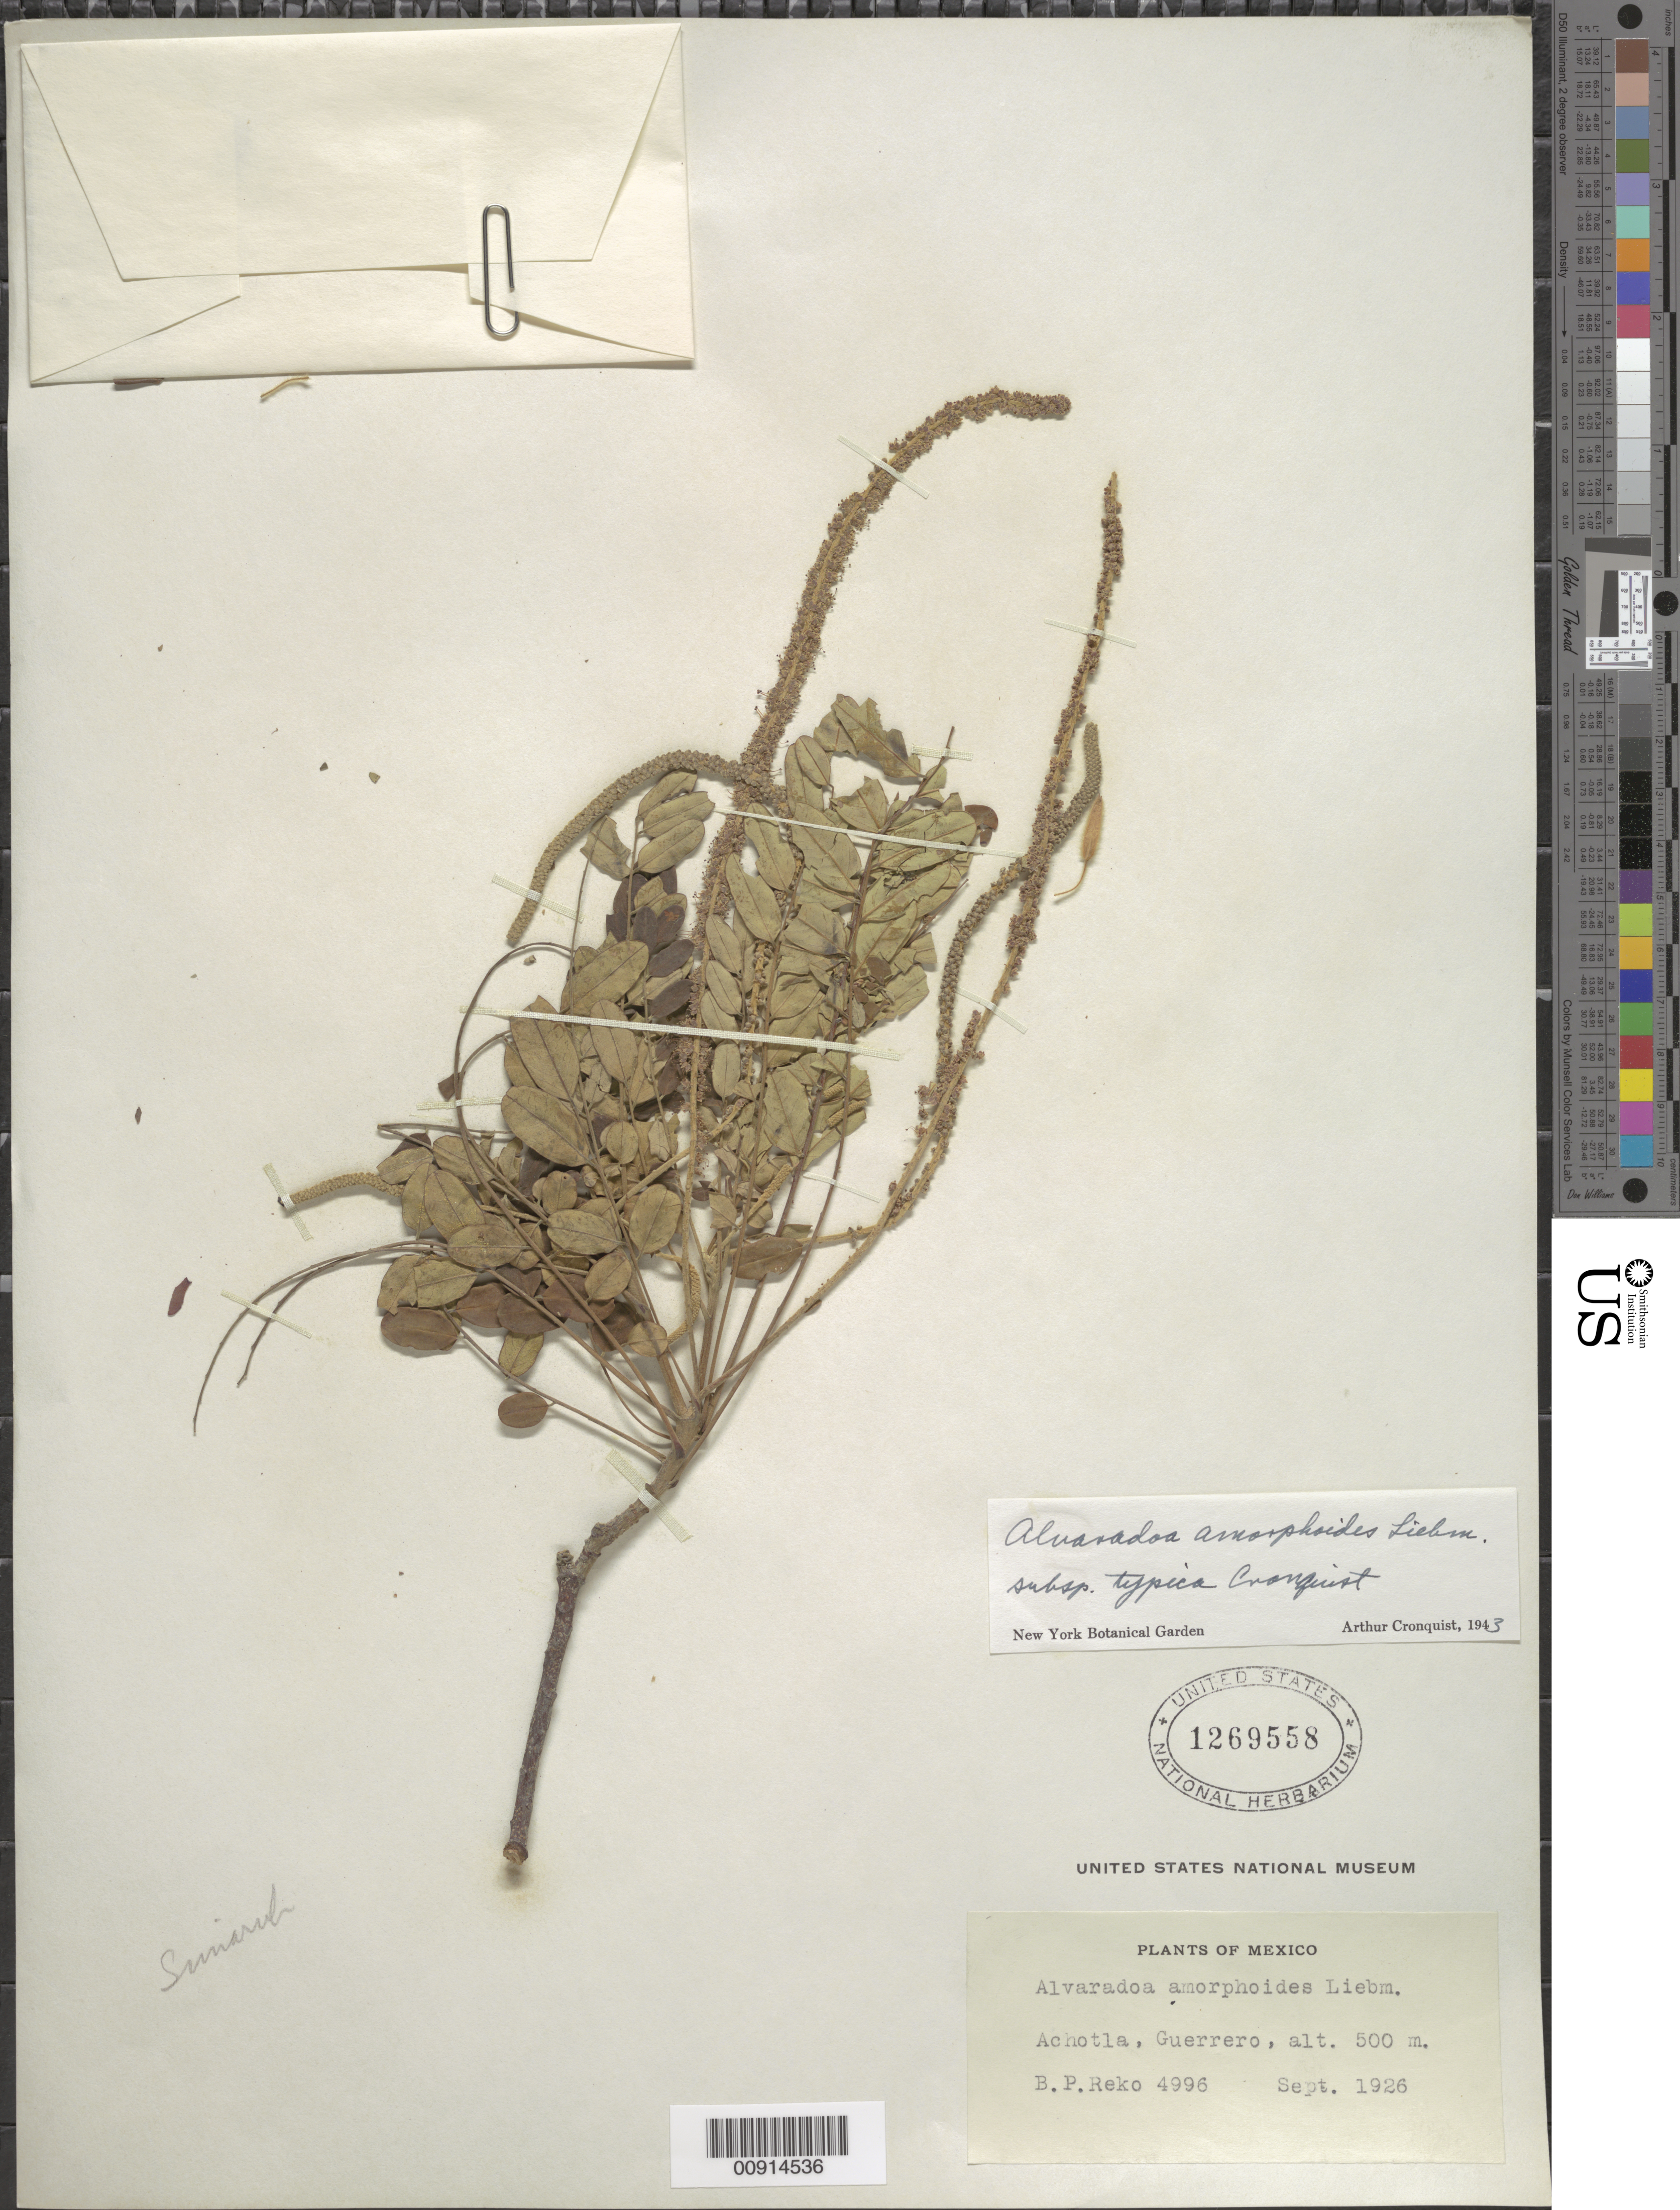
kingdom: Plantae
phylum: Tracheophyta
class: Magnoliopsida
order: Picramniales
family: Picramniaceae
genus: Alvaradoa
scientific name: Alvaradoa amorphoides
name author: Liebm.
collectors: B. P. Reko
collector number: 4996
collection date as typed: Sep 1926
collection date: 1926-09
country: Mexico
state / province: Guerrero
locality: Achotla, Guerrero.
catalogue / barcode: US 1269558